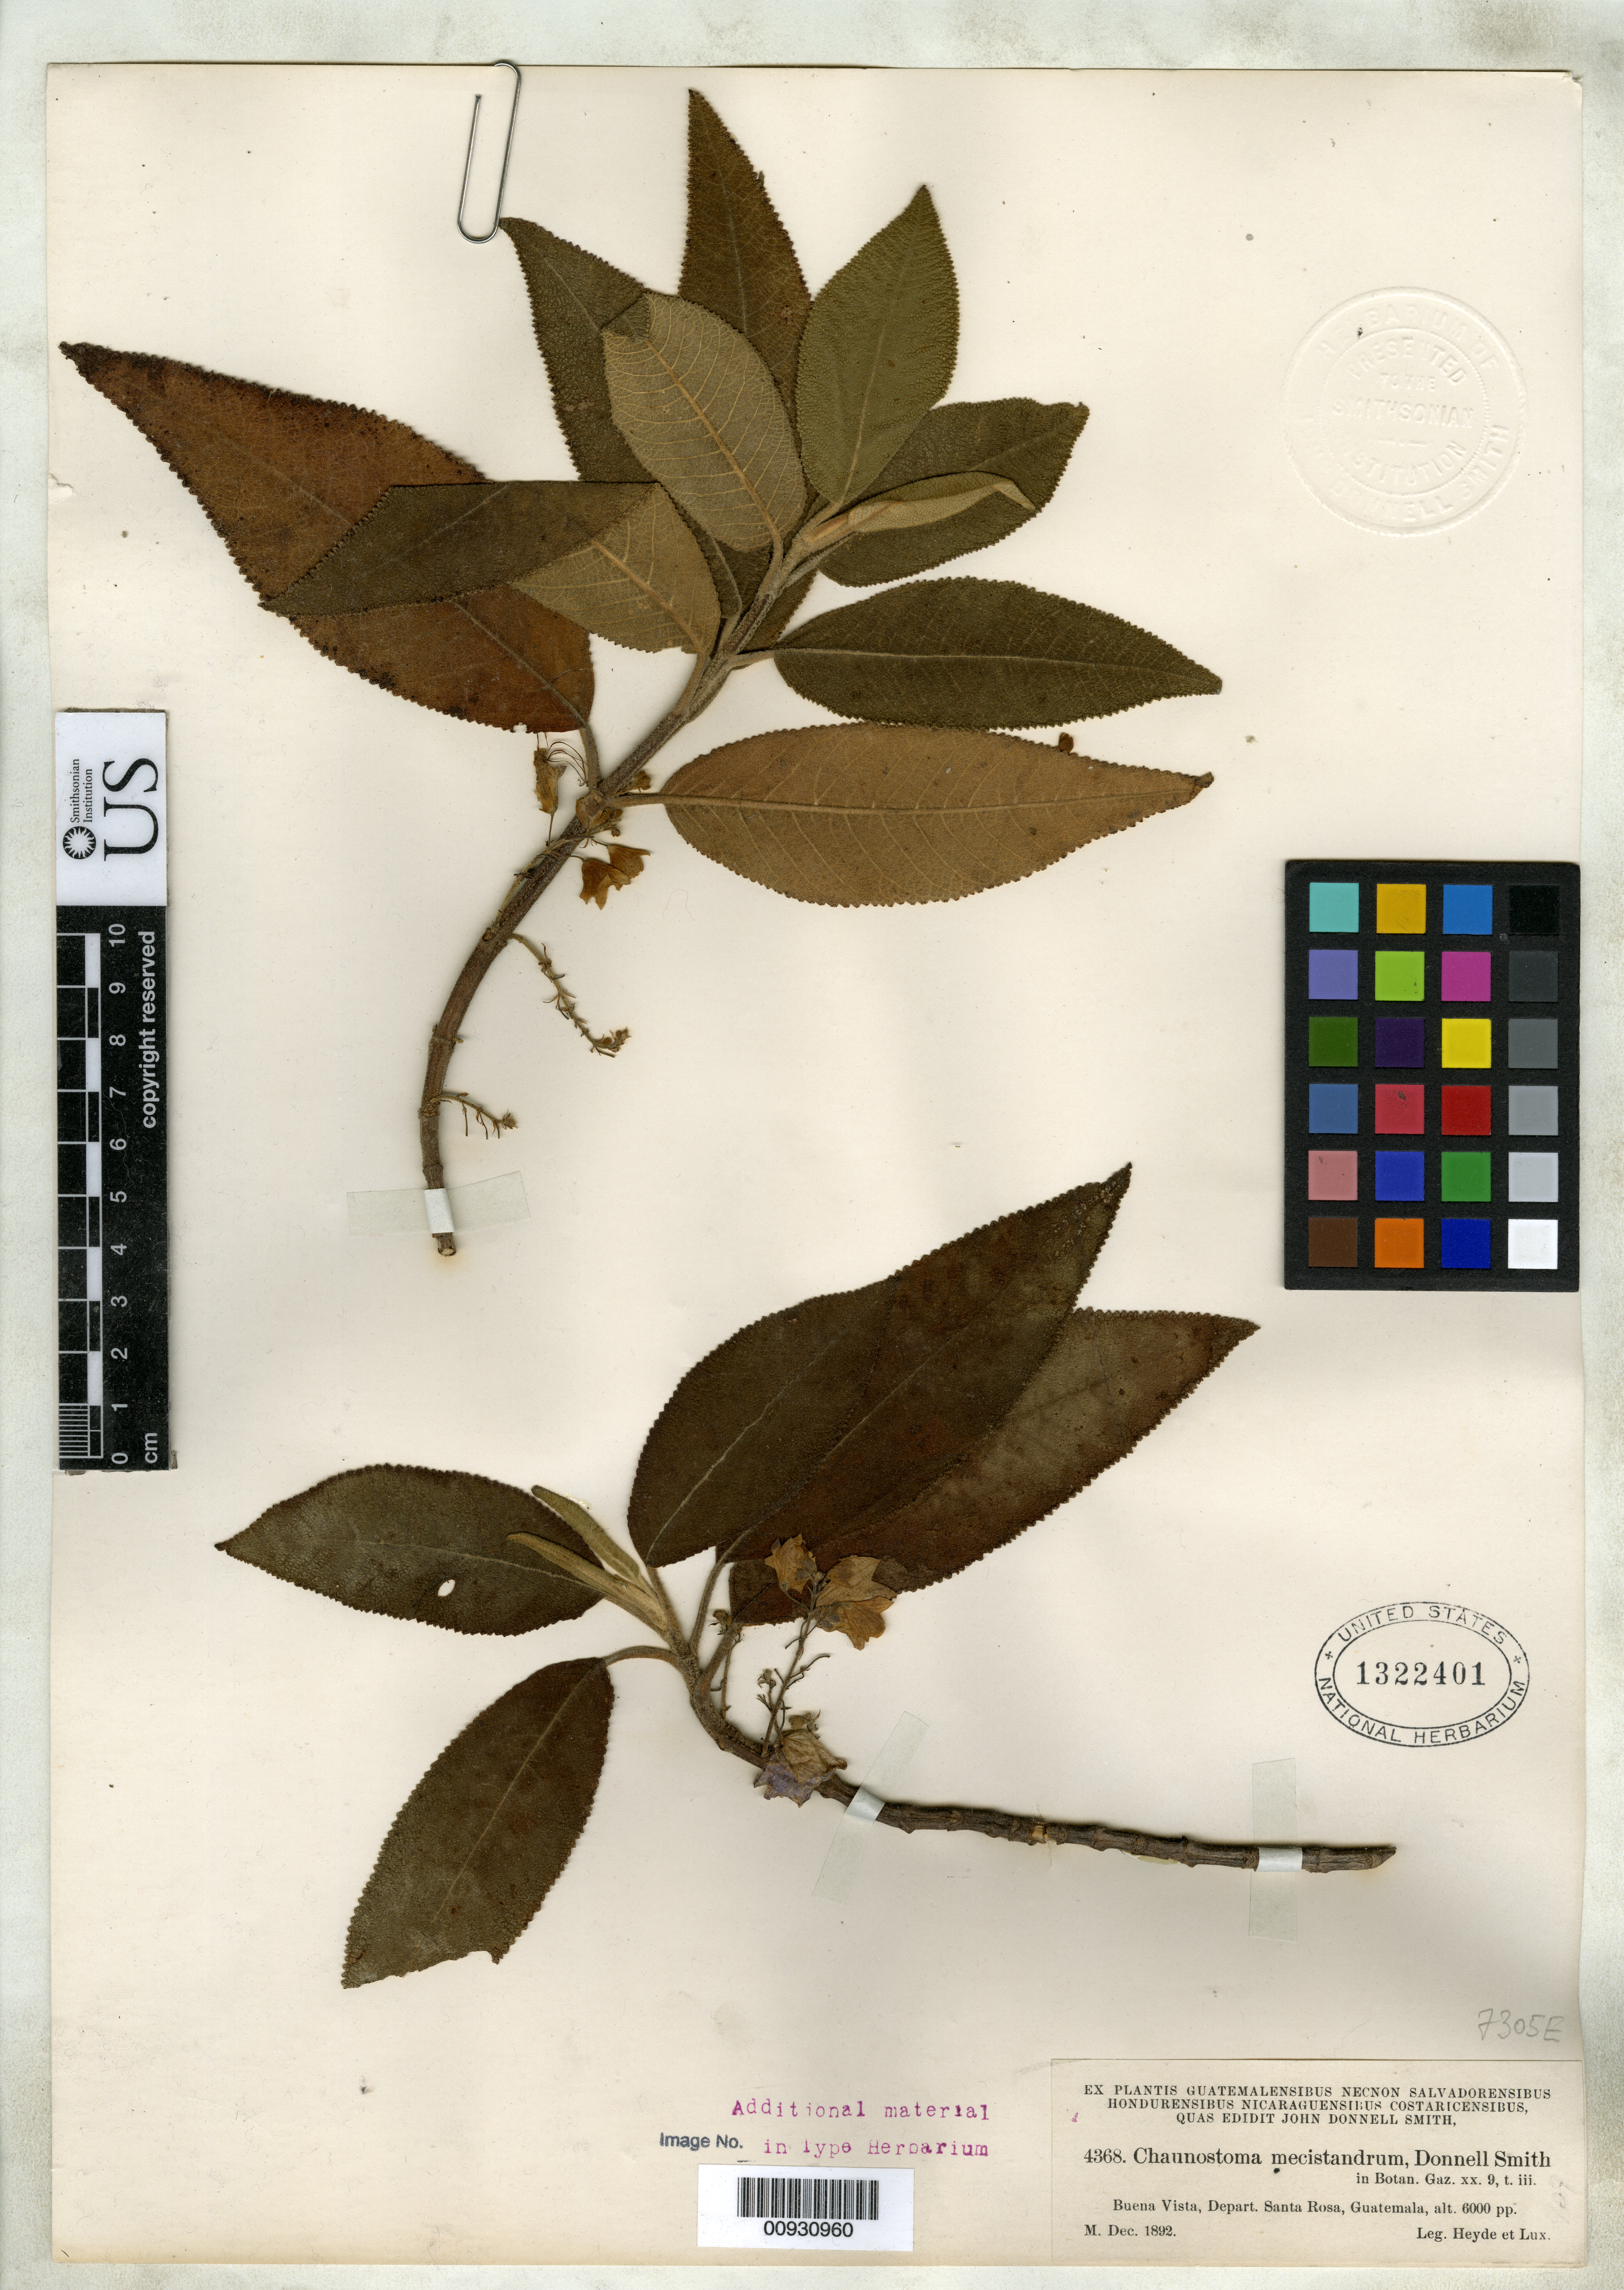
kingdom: Plantae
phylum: Tracheophyta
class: Magnoliopsida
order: Lamiales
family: Lamiaceae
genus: Chaunostoma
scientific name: Chaunostoma mecistandrum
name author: Donn. Sm.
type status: Type Collection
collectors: E. T. Heyde & E. Lux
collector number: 4368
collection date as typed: Dec 1892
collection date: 1892-12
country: Guatemala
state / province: Santa Rosa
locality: Buena Vista.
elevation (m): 1829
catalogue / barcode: US 1322401